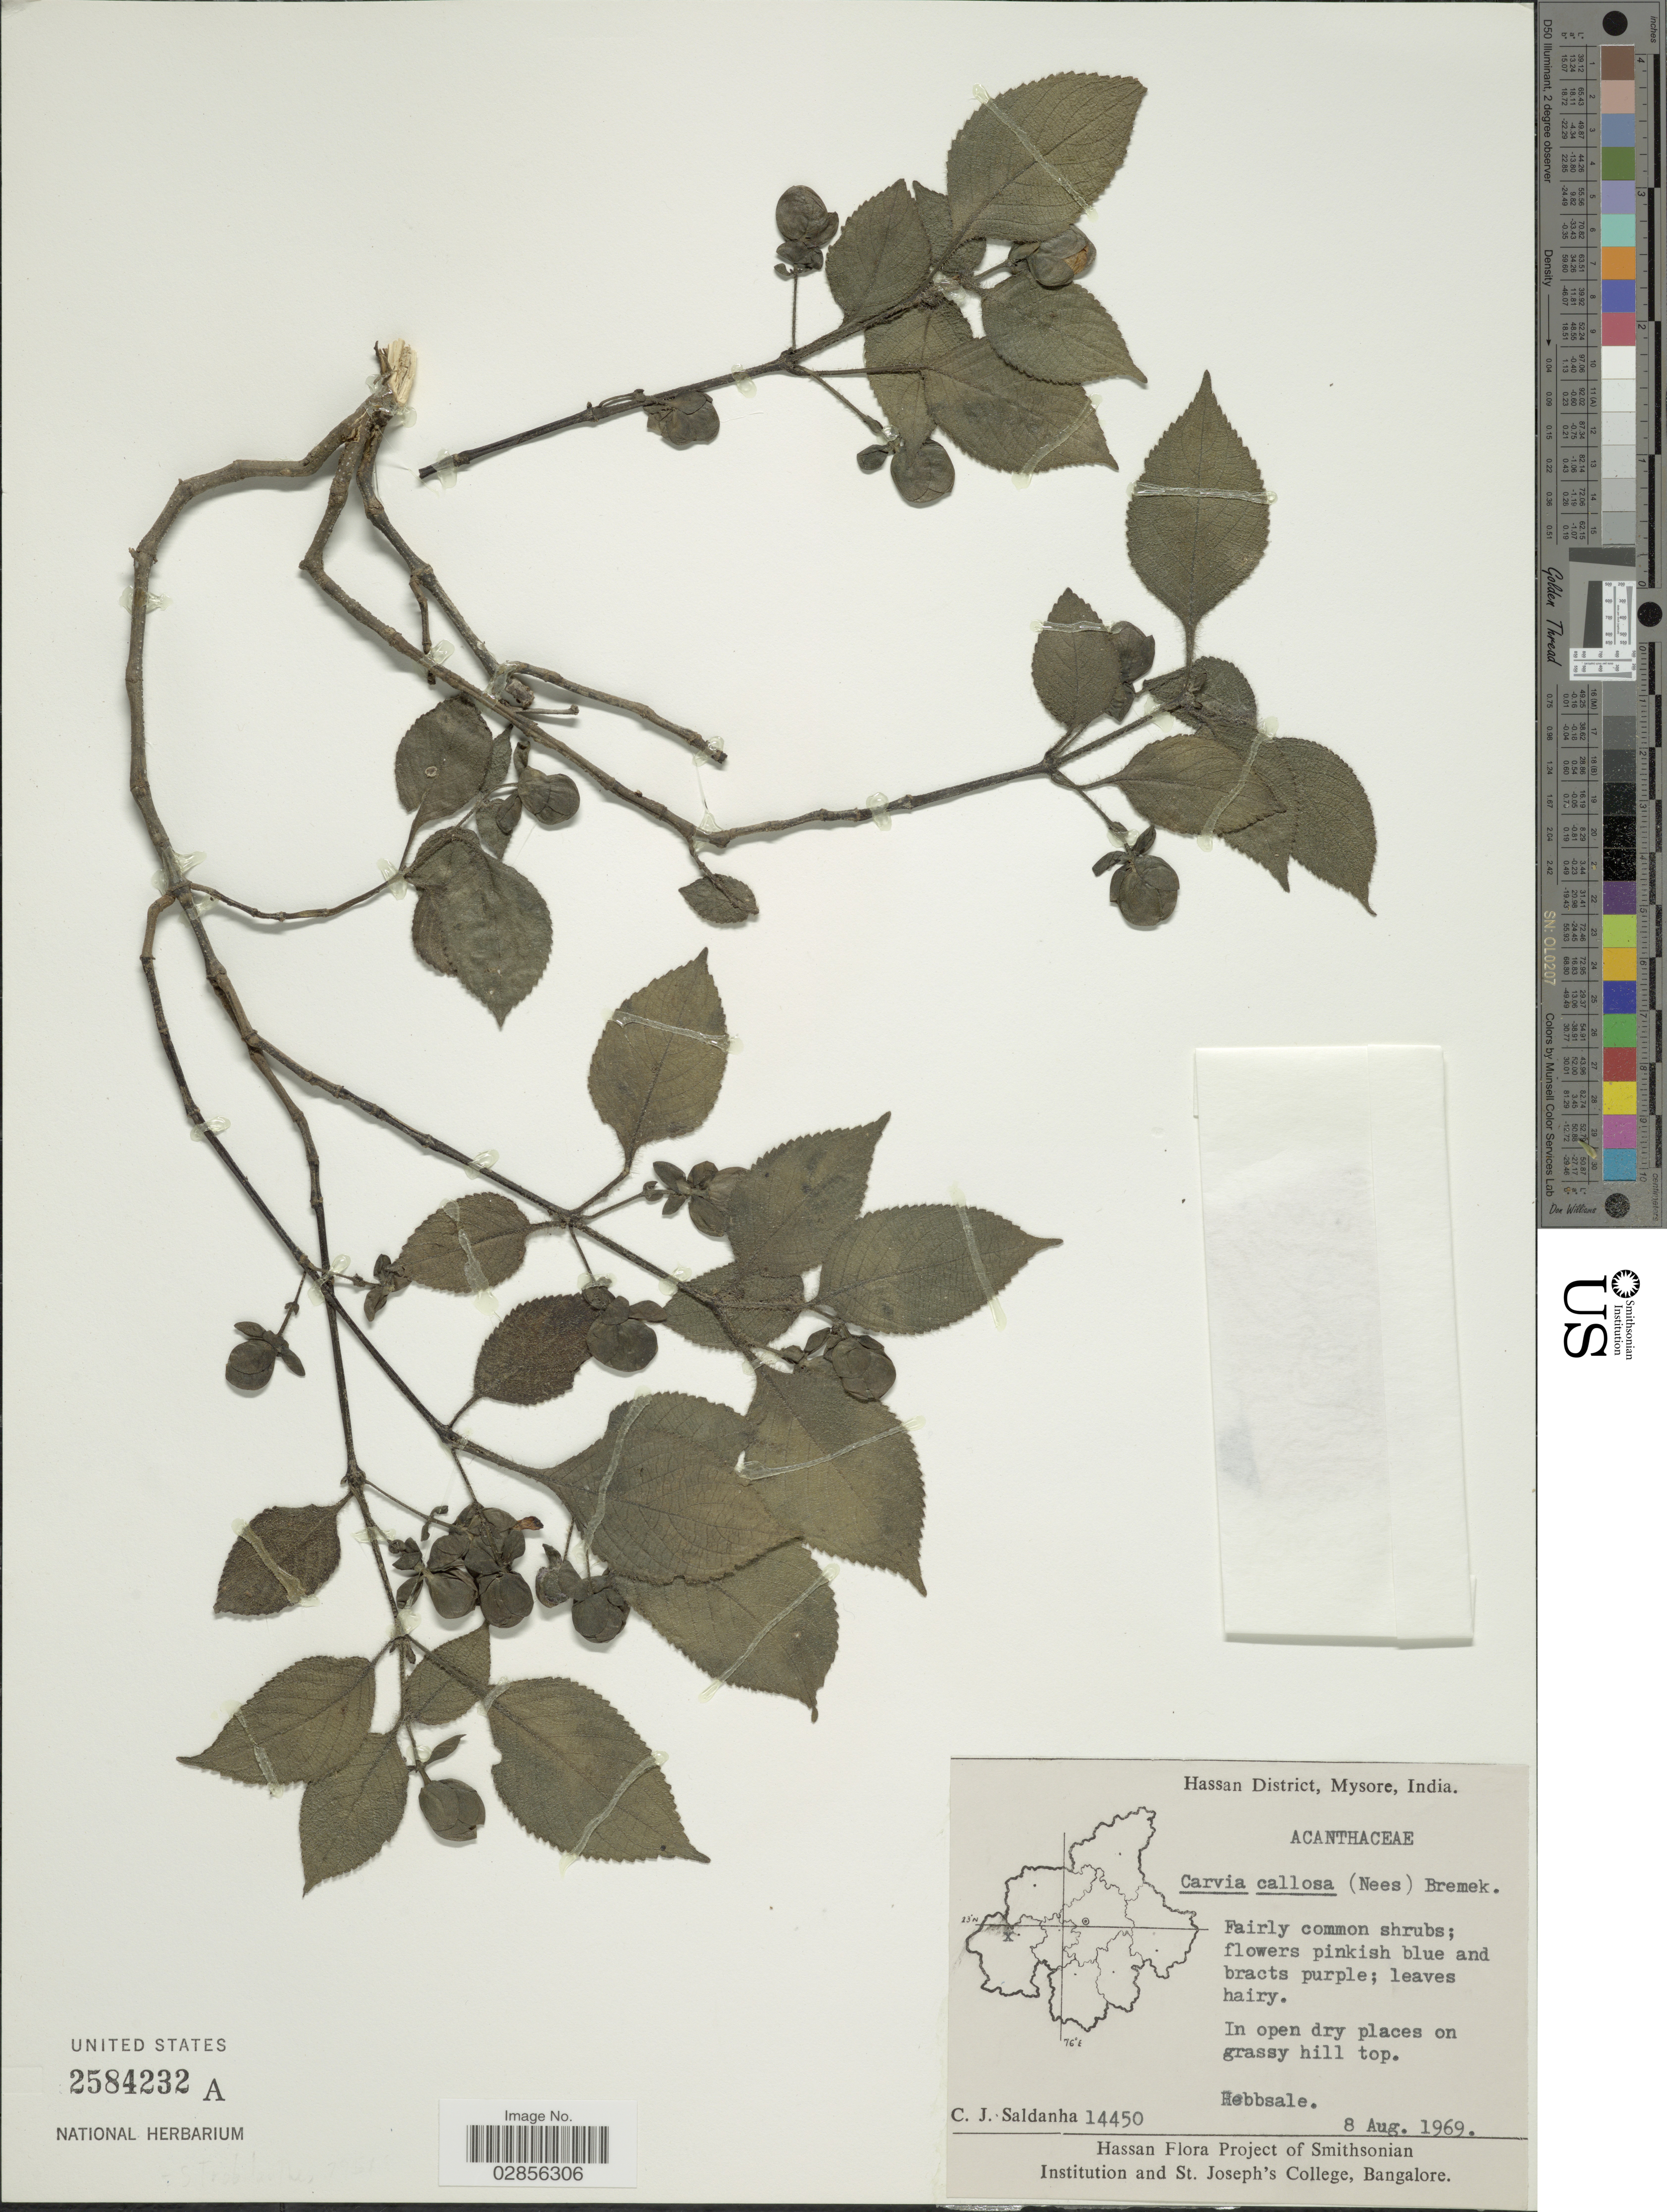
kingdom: Plantae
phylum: Tracheophyta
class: Magnoliopsida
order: Lamiales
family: Acanthaceae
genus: Strobilanthes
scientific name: Strobilanthes callosa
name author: Nees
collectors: C. J. Saldanha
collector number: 14450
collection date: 1969-08-08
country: India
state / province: Karnataka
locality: Hassan District, Mysore. In open dry places on grassy hill top. Hebbsale.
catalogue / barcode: US 2584232A